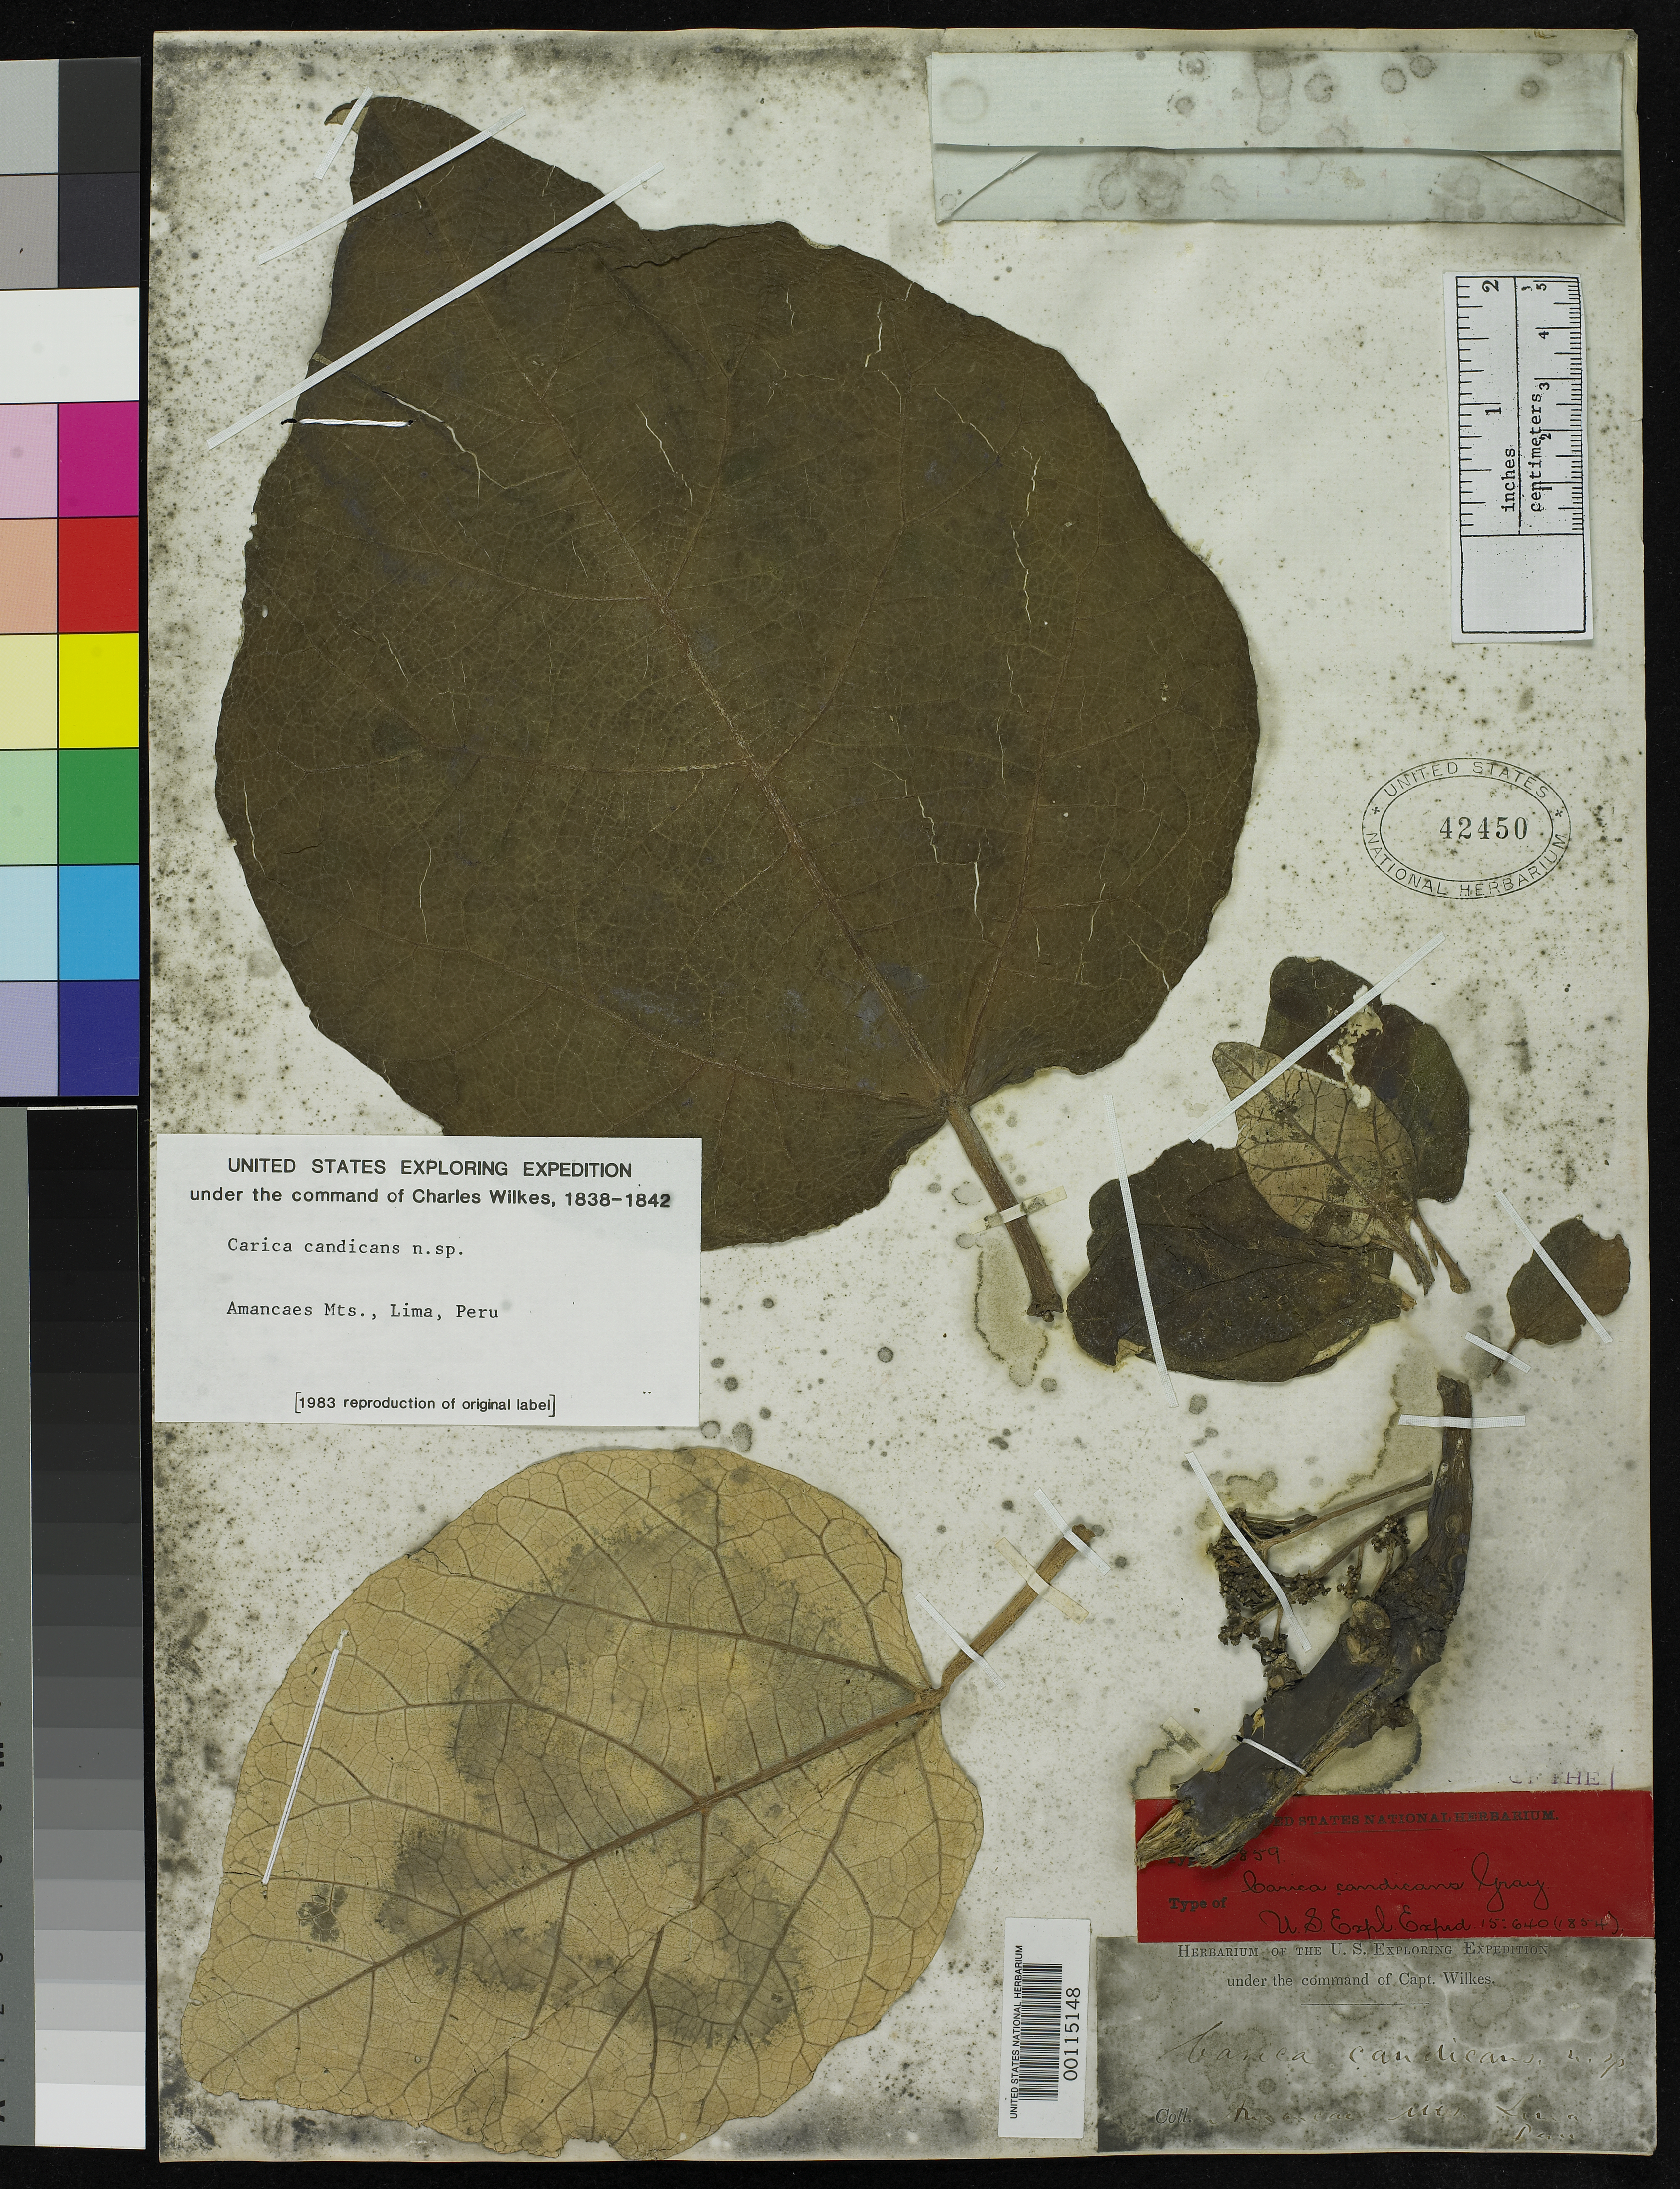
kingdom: Plantae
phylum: Tracheophyta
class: Magnoliopsida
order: Brassicales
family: Caricaceae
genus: Carica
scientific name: Carica candicans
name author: A. Gray in Wilkes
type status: Type Collection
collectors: Wilkes Explor. Exped.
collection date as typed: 1838 to -- --- 1842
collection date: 1838/1842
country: Peru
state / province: Lima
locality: Between Lima and Obrajillo.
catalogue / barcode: US 42450